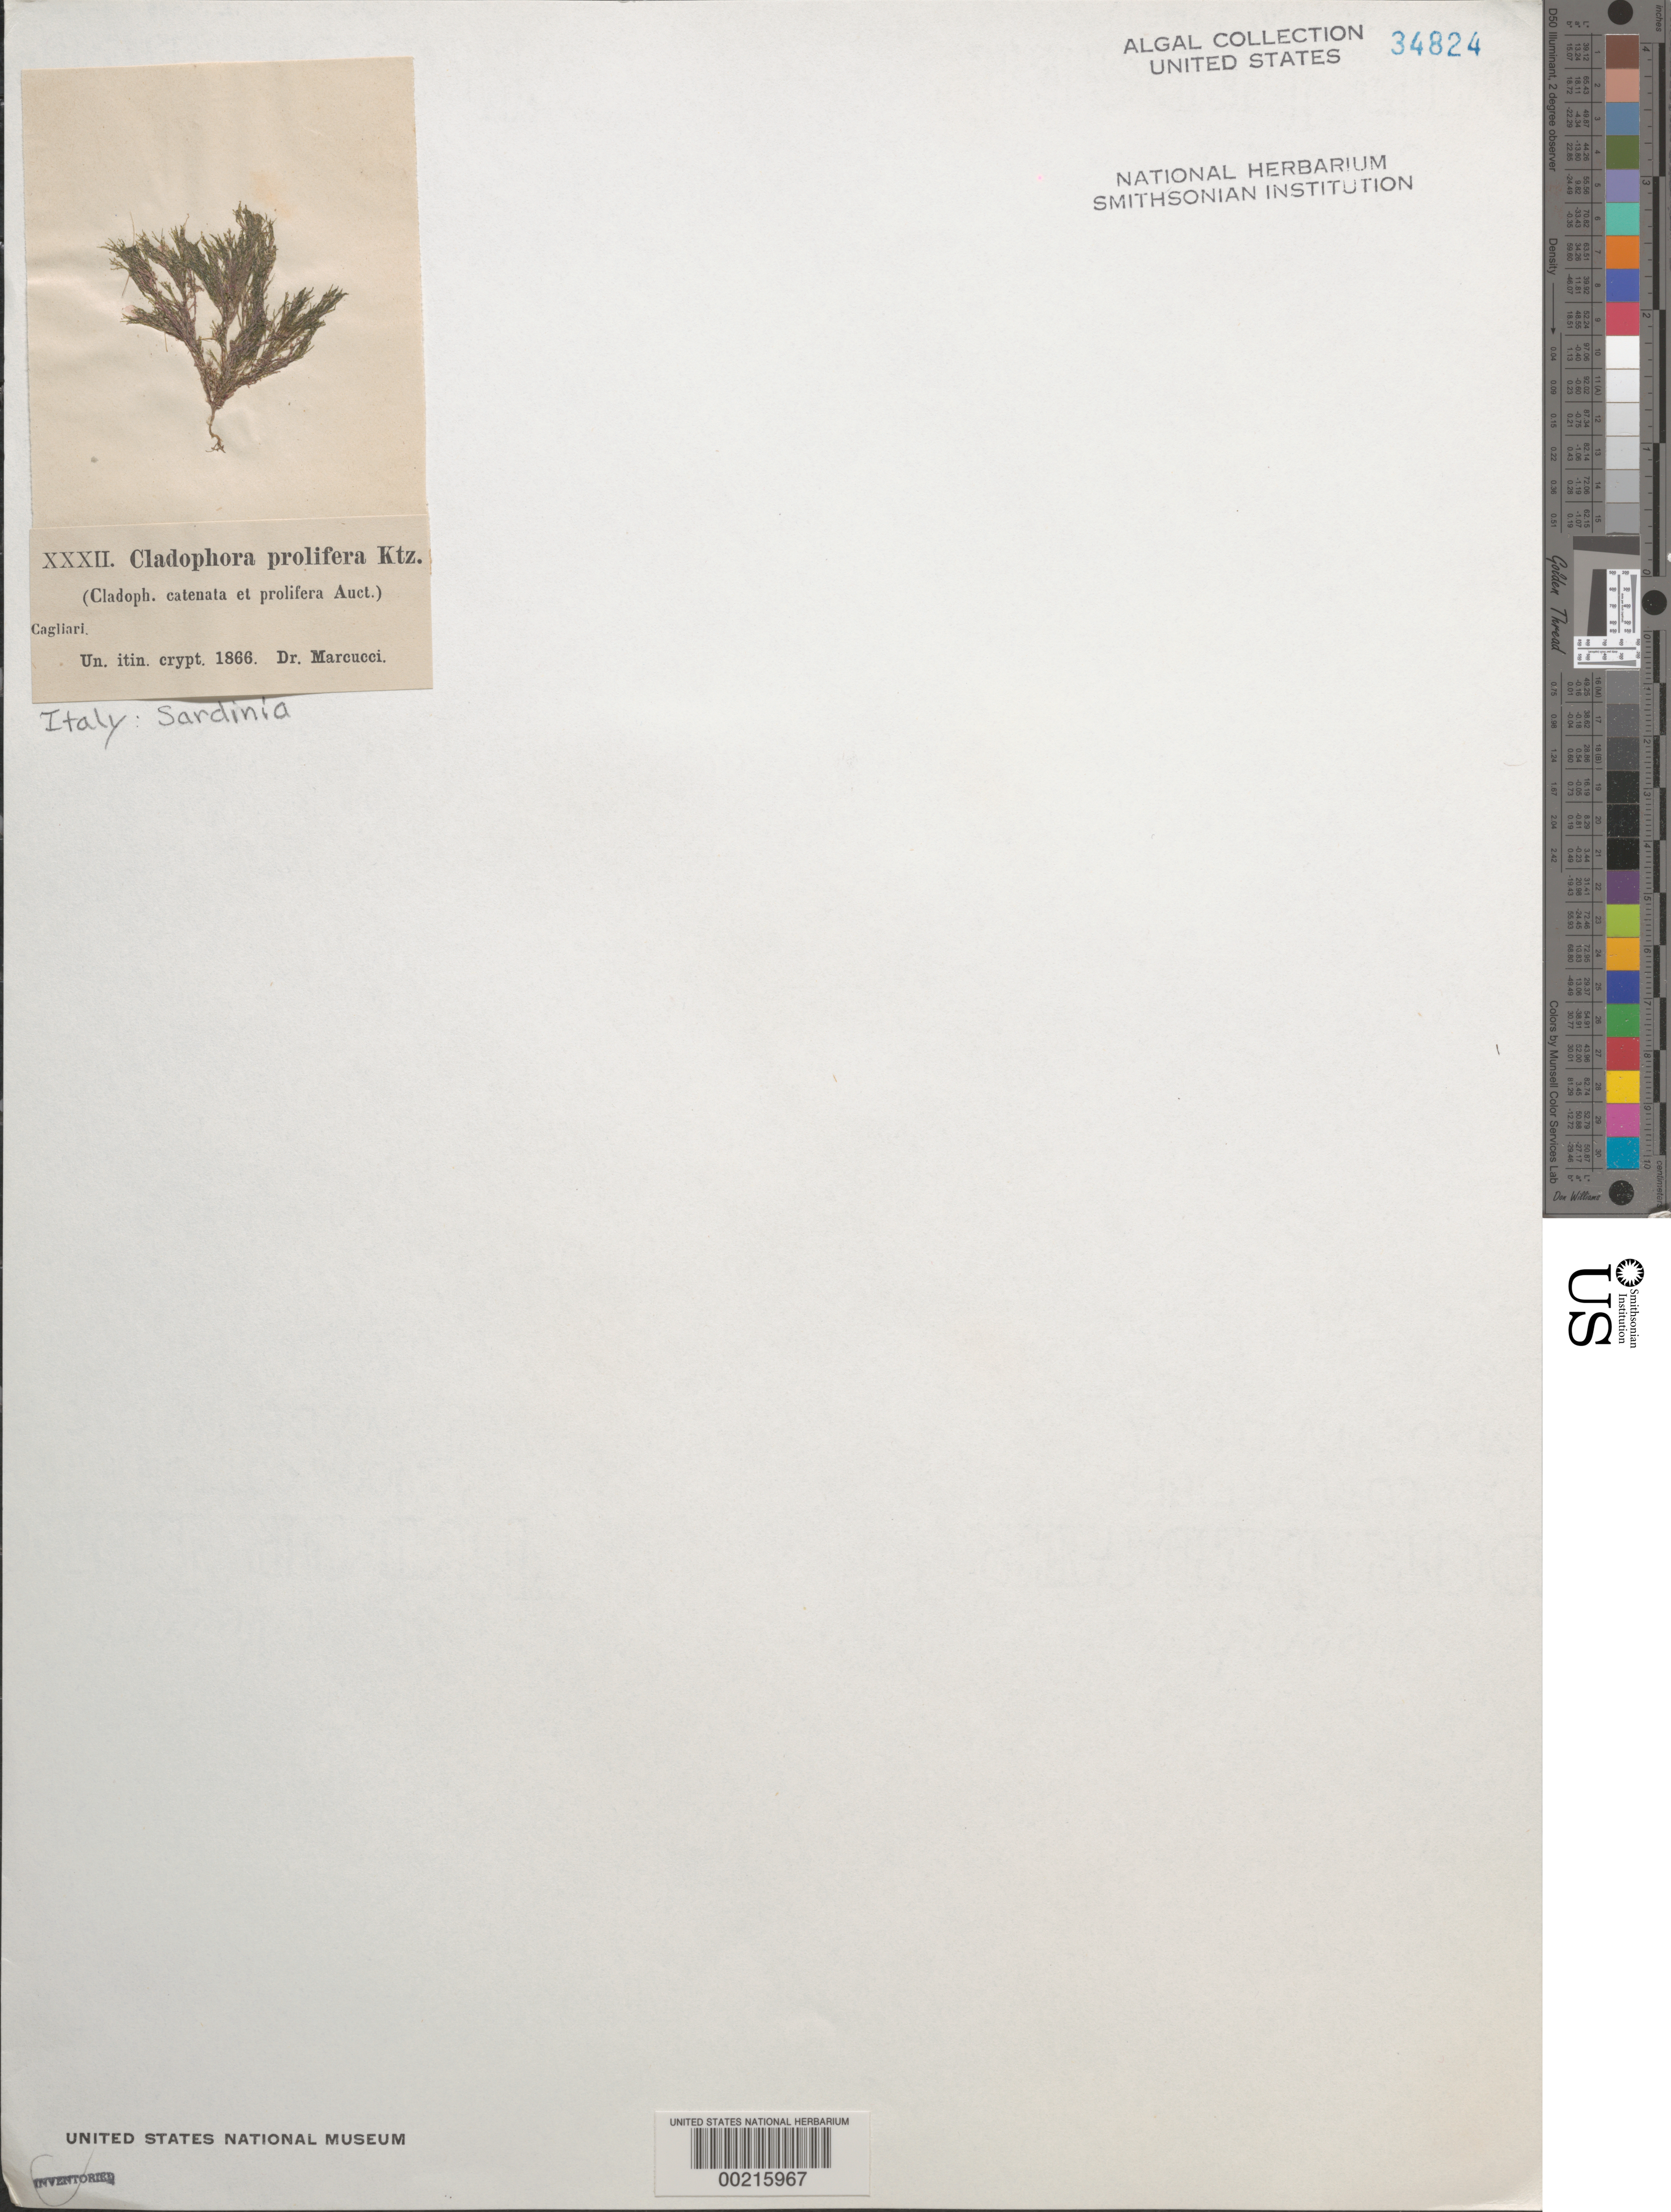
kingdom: Plantae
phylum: Chlorophyta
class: Ulvophyceae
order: Cladophorales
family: Cladophoraceae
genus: Cladophora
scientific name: Cladophora prolifera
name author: (Roth) Kütz.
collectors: E. Marcucci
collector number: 32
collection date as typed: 1866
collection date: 1866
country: Italy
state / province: Sardegna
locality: Cagliari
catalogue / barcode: US 34824